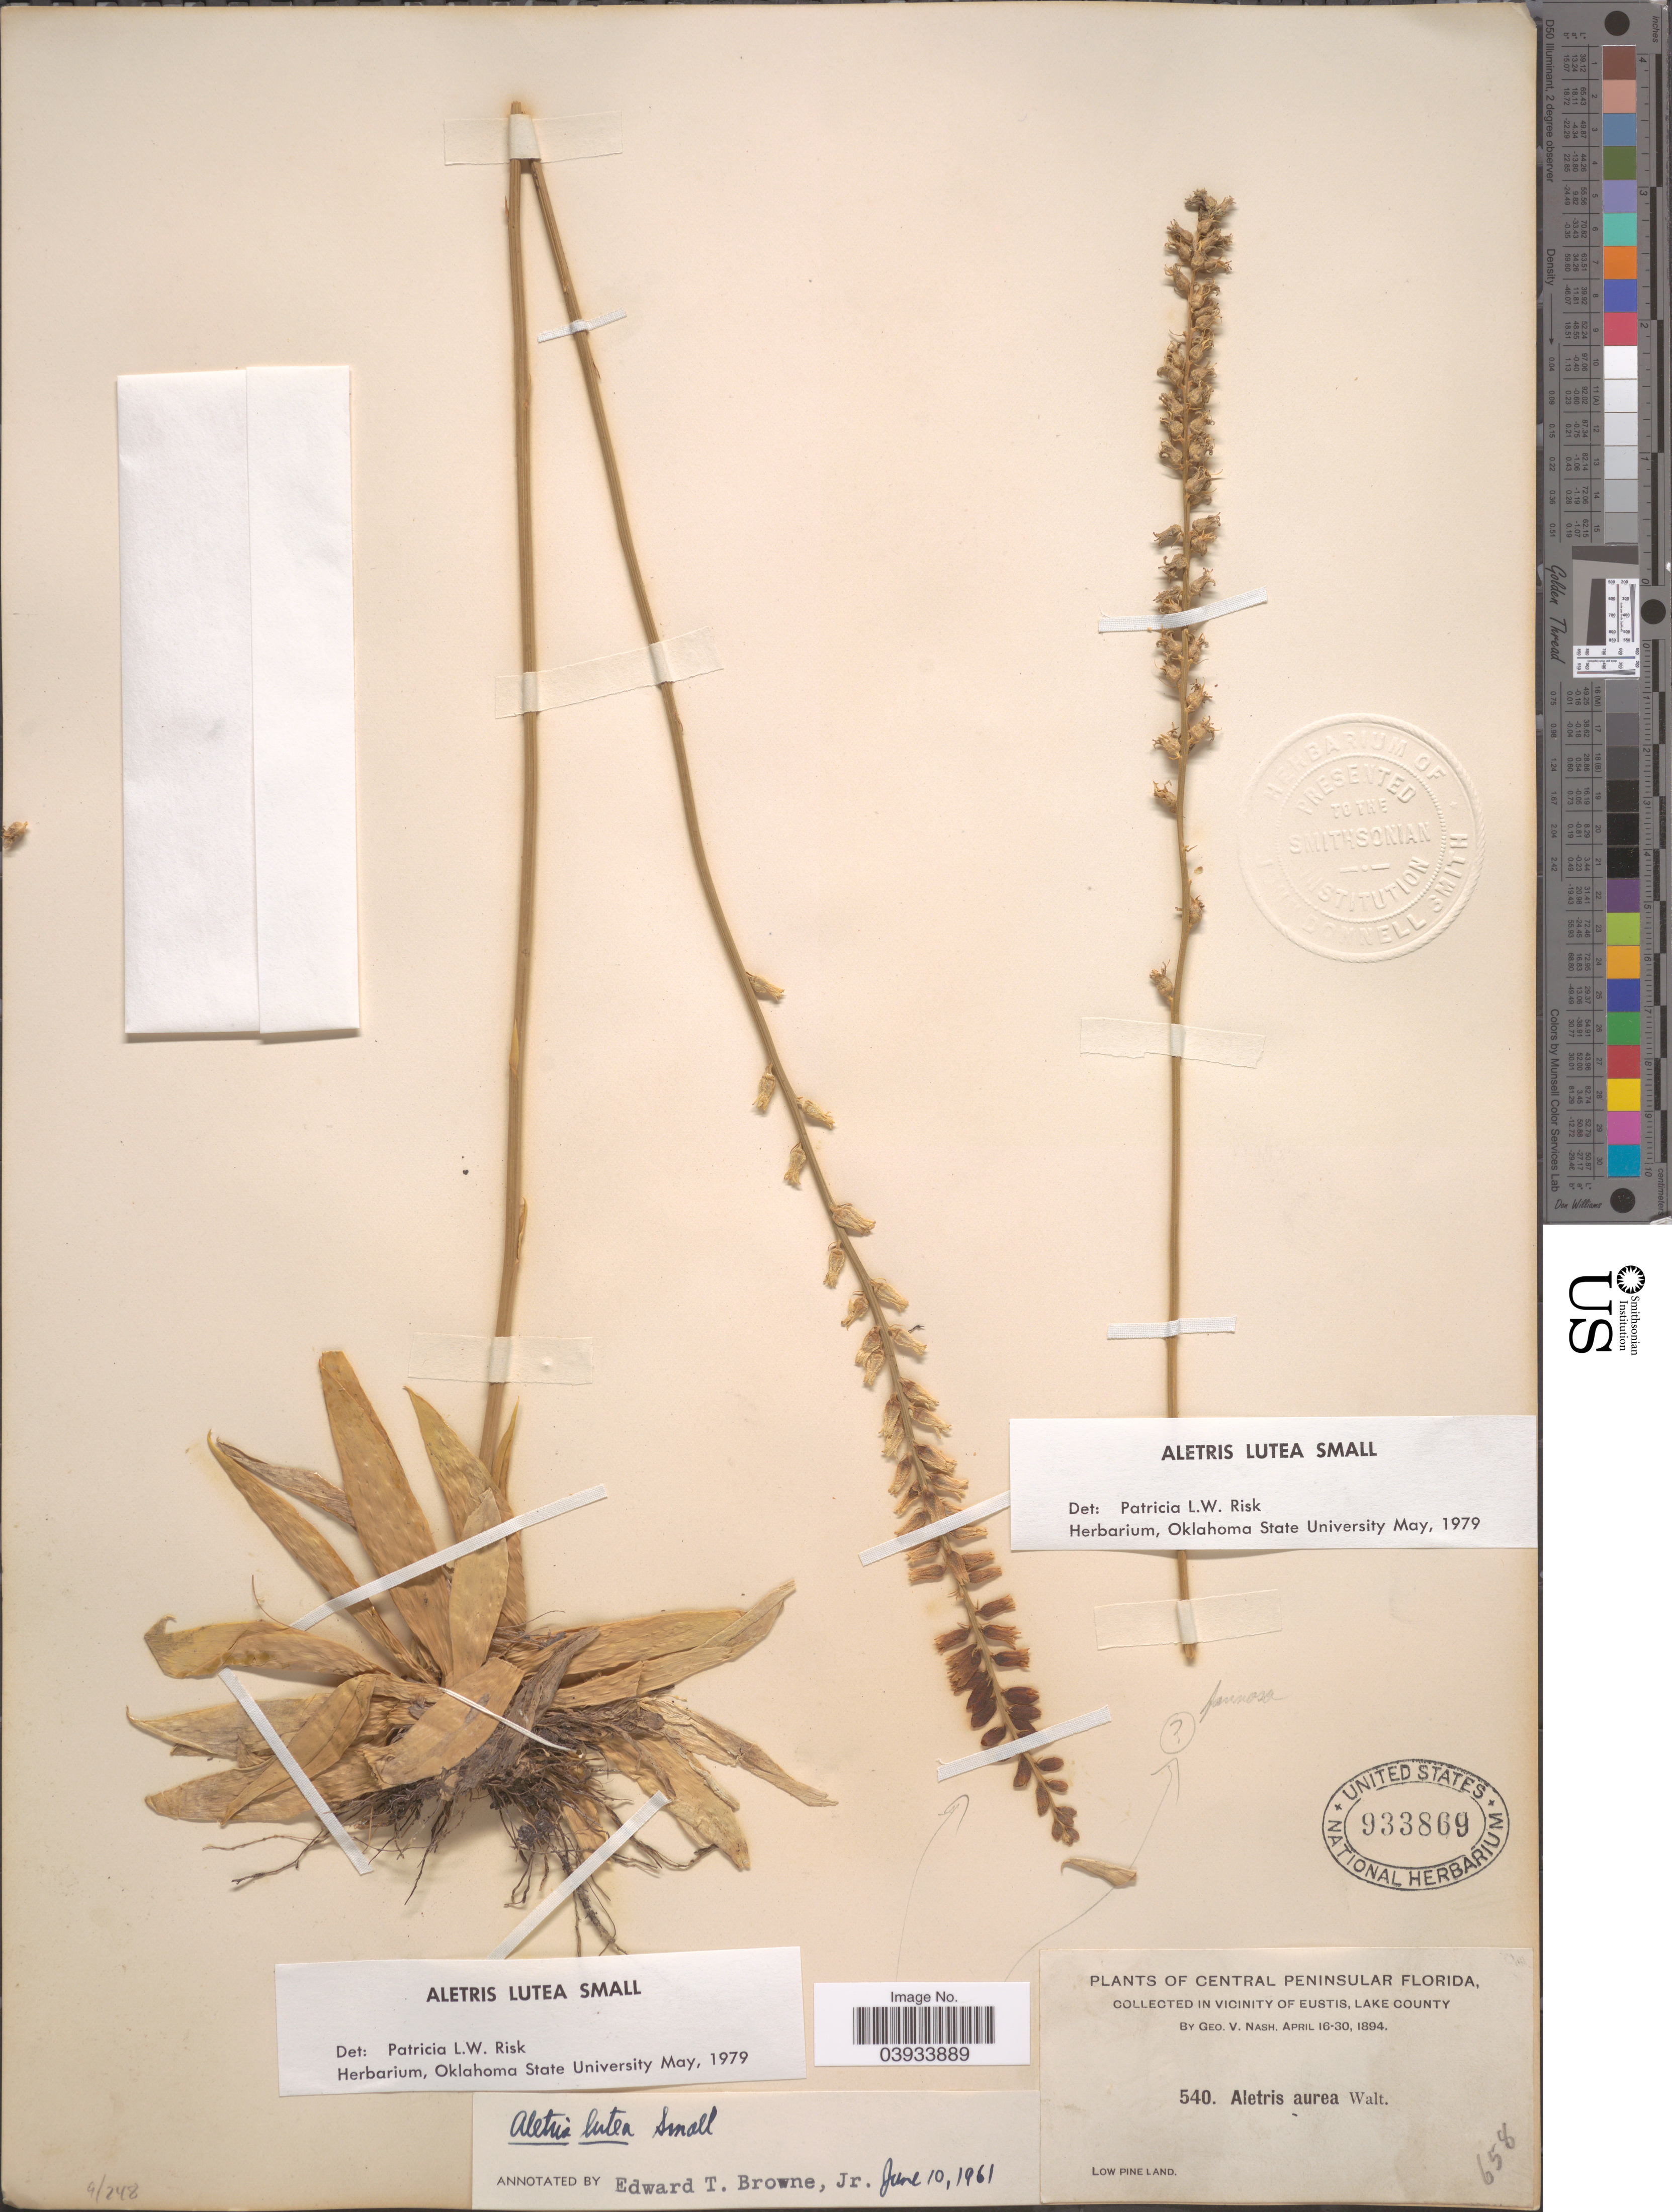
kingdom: Plantae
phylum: Tracheophyta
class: Liliopsida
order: Dioscoreales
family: Nartheciaceae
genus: Aletris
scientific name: Aletris lutea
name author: Small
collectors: G. V. Nash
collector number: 540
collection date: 1894-04-16/1894-04-30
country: United States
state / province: Florida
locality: Central Peninsular Florida. Vicinity of Eustis, Lake County. Low Pine Land.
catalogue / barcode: US 933869